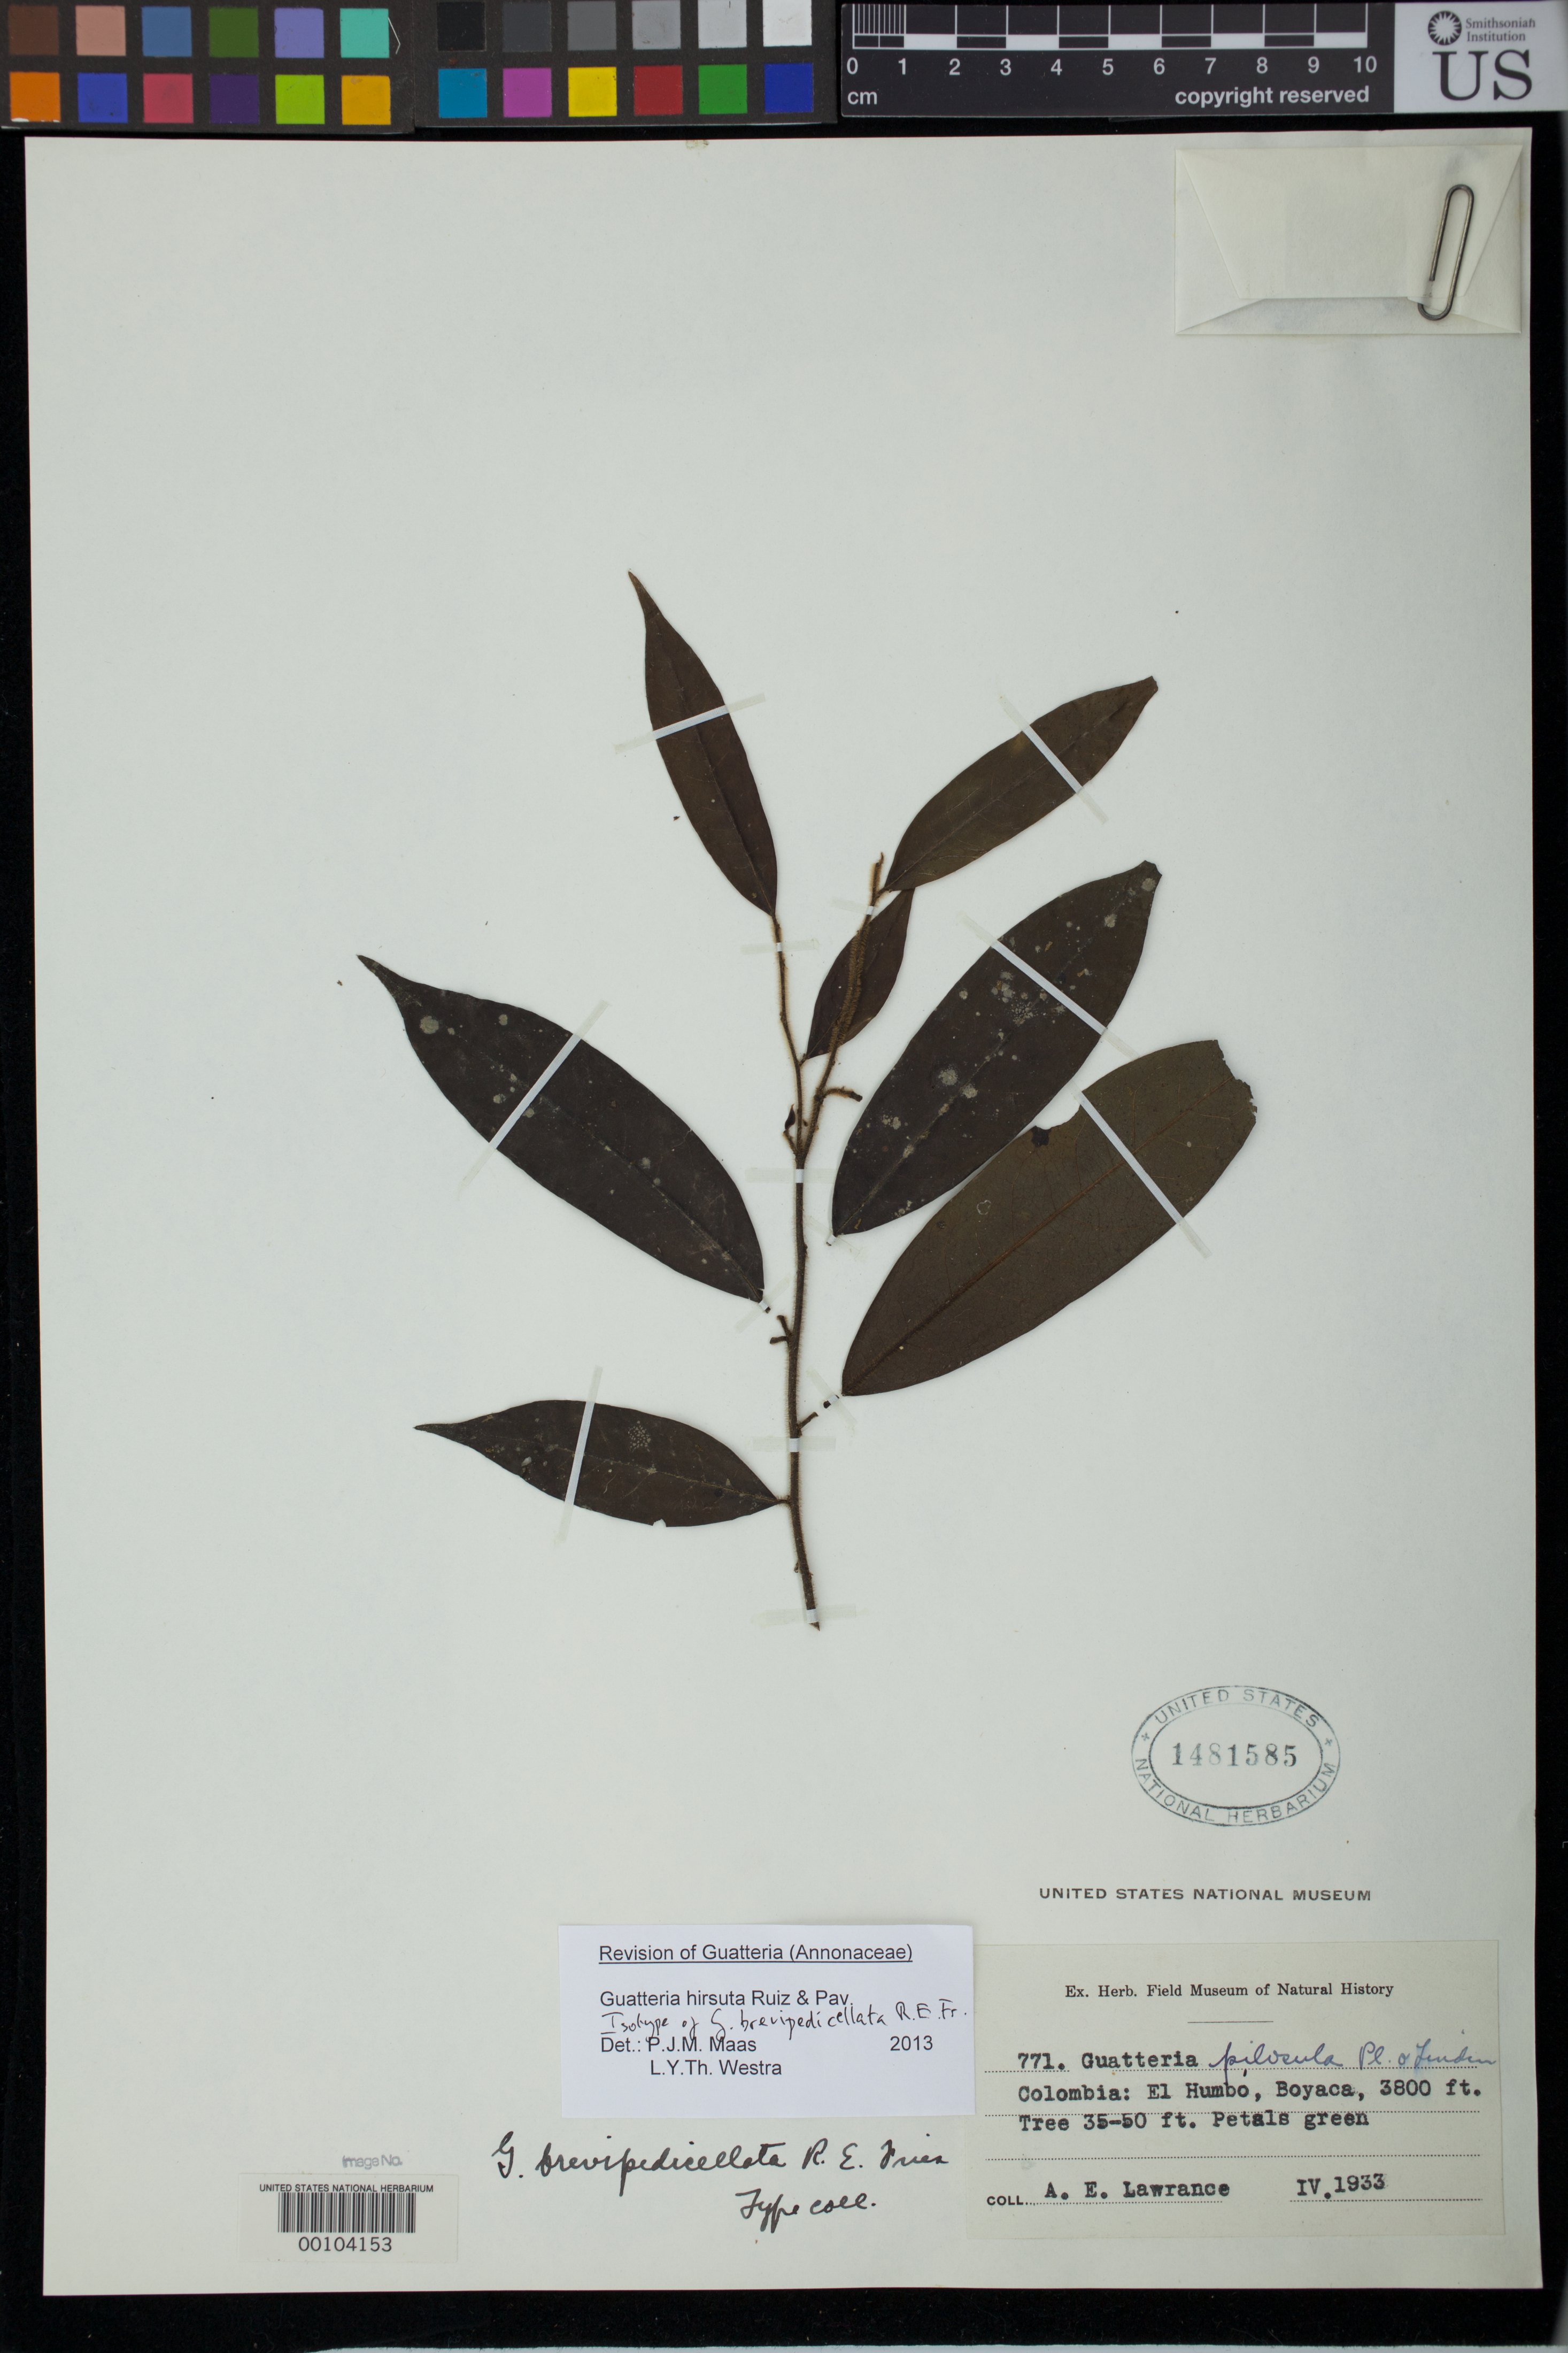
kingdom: Plantae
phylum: Tracheophyta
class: Magnoliopsida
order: Magnoliales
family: Annonaceae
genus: Guatteria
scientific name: Guatteria brevipedicellata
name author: R.E. Fr.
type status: Isotype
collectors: A. Lawrance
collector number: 771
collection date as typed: Apr 1933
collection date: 1933-04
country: Colombia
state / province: Boyacá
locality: El HUmbo.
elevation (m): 1158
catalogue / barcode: US 1481585